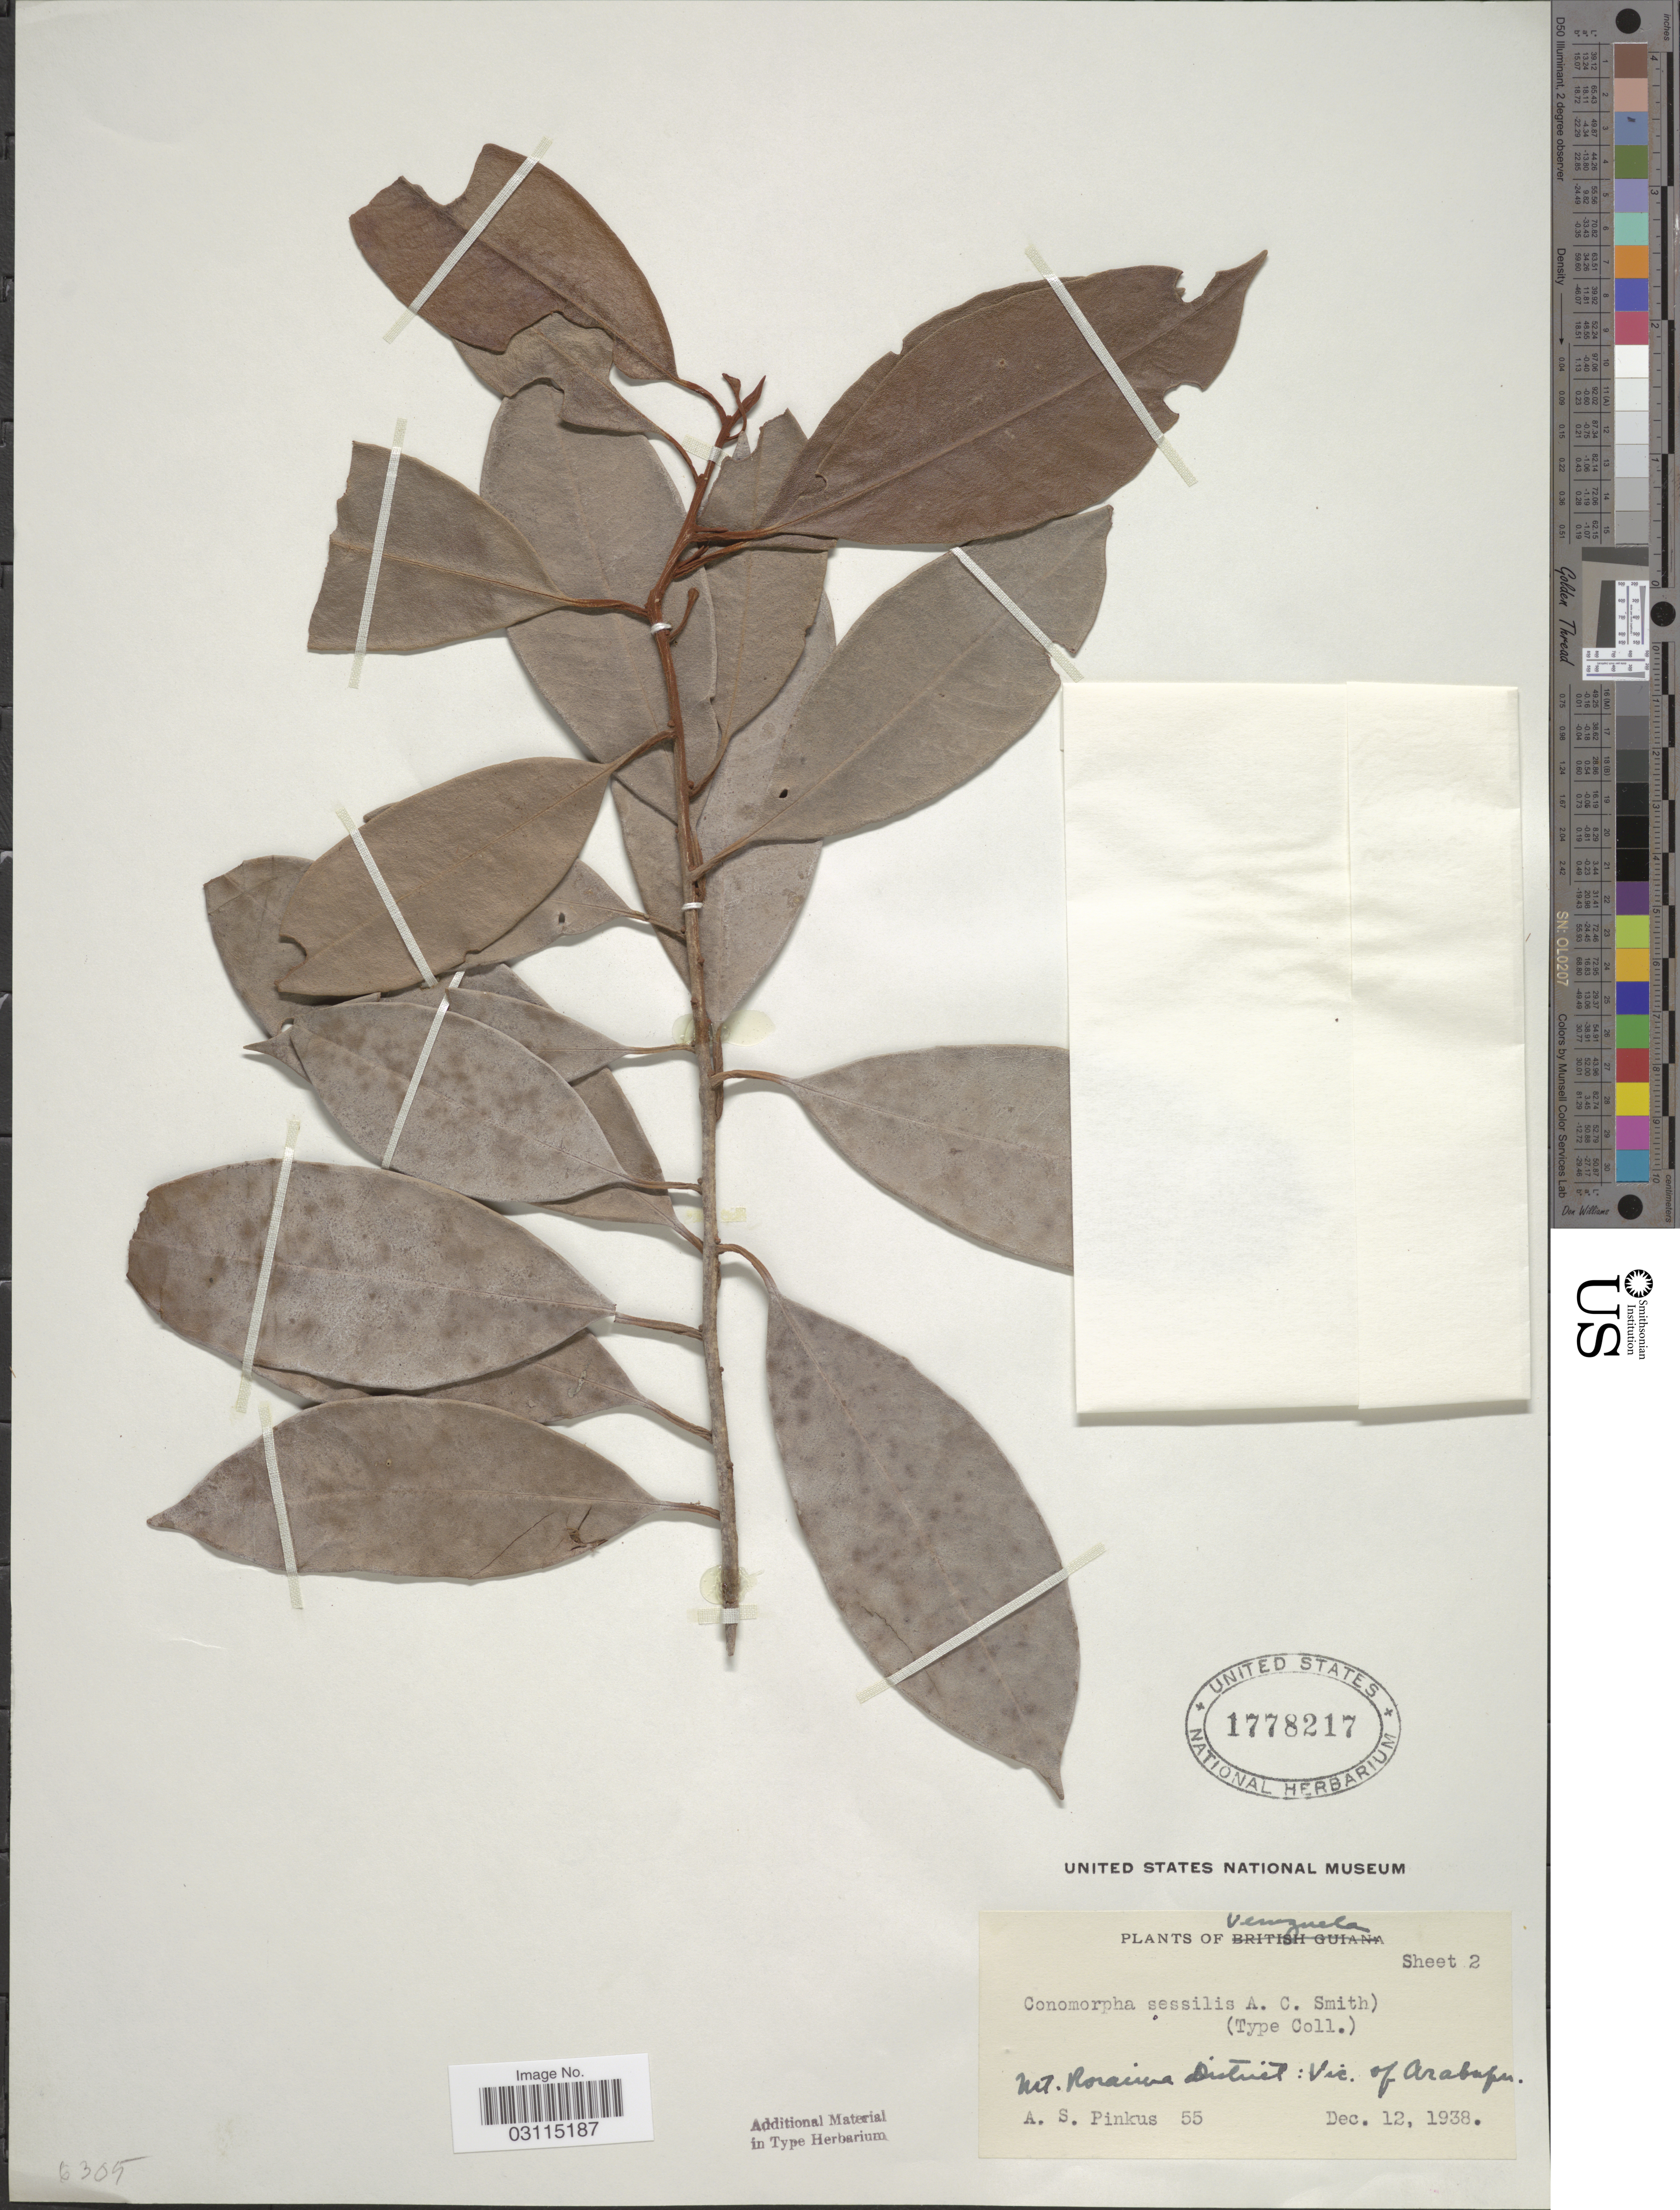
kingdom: Plantae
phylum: Tracheophyta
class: Magnoliopsida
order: Ericales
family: Primulaceae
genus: Cybianthus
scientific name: Cybianthus punctatus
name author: (Mez) G. Agostini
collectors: A. Pinkus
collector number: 55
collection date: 1938-12-12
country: Venezuela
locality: Mt. Roraima District: Vic. of Arabupu.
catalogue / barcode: US 1778217